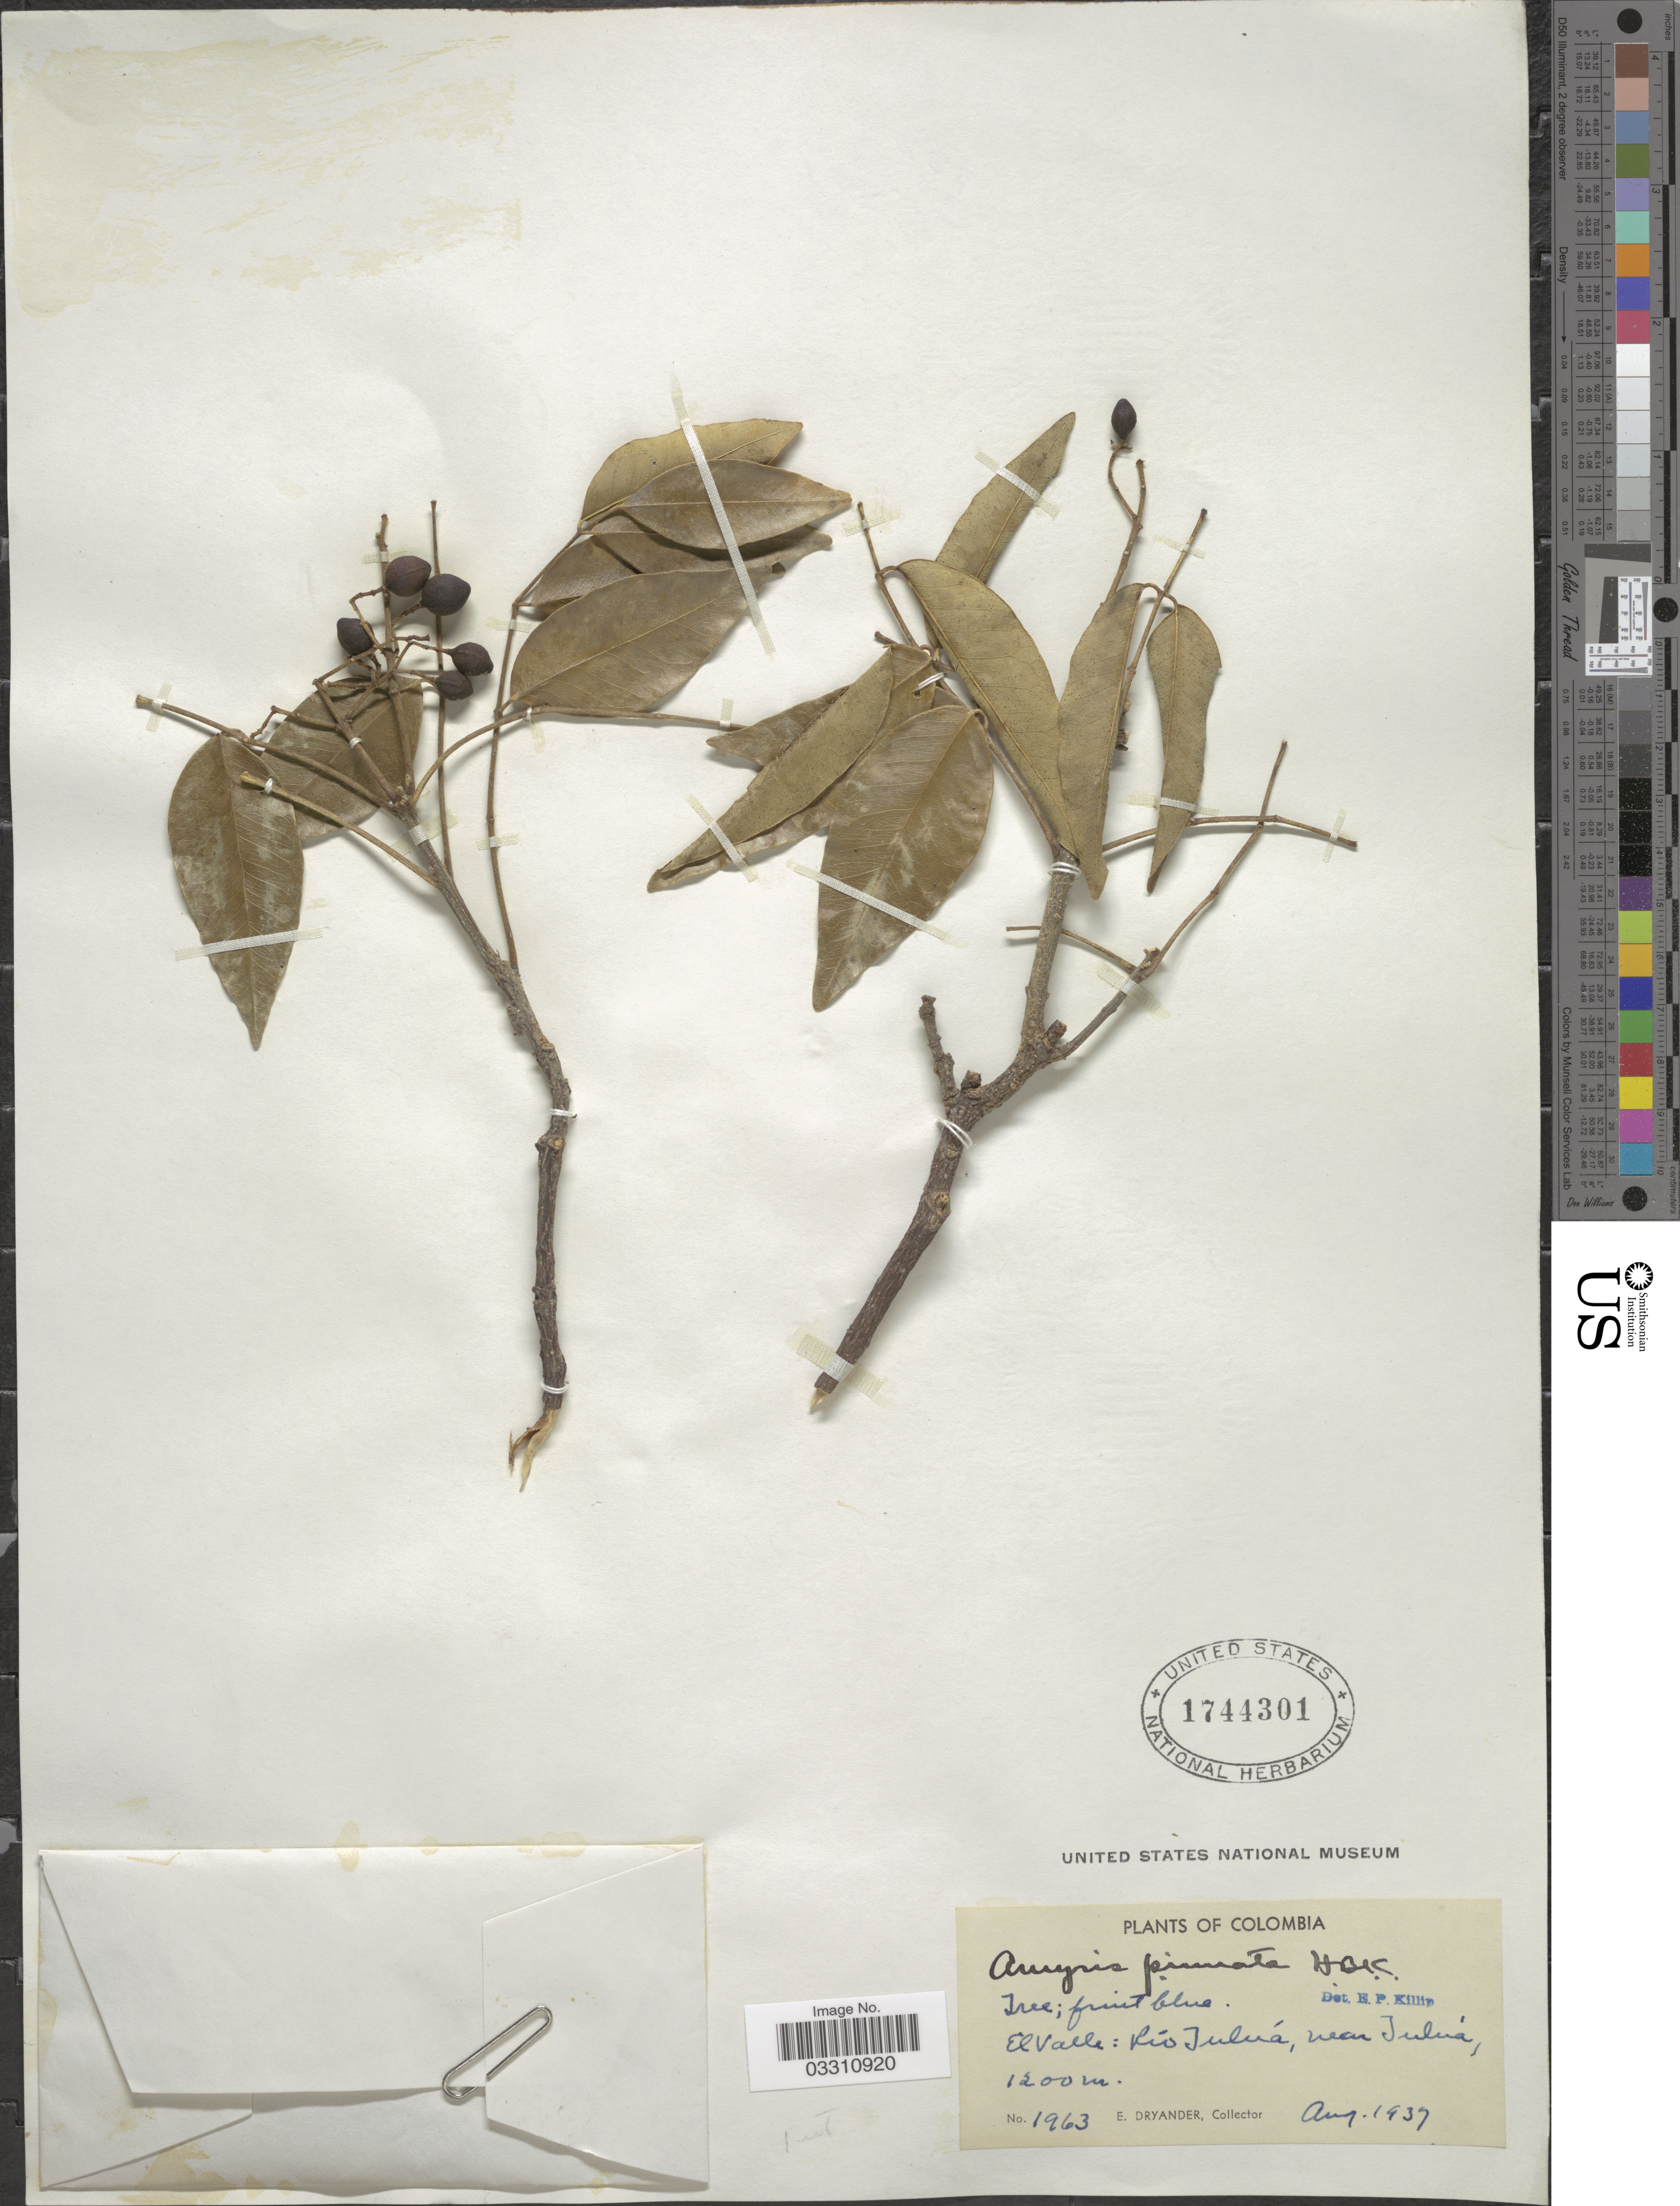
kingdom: Plantae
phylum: Tracheophyta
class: Magnoliopsida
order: Sapindales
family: Rutaceae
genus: Amyris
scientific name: Amyris pinnata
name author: Kunth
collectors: E. Dryander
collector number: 1963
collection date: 1937-08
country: Colombia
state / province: Valle del Cauca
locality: El Valle: Río Juluá, near Juluá.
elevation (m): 1200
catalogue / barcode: US 1744301